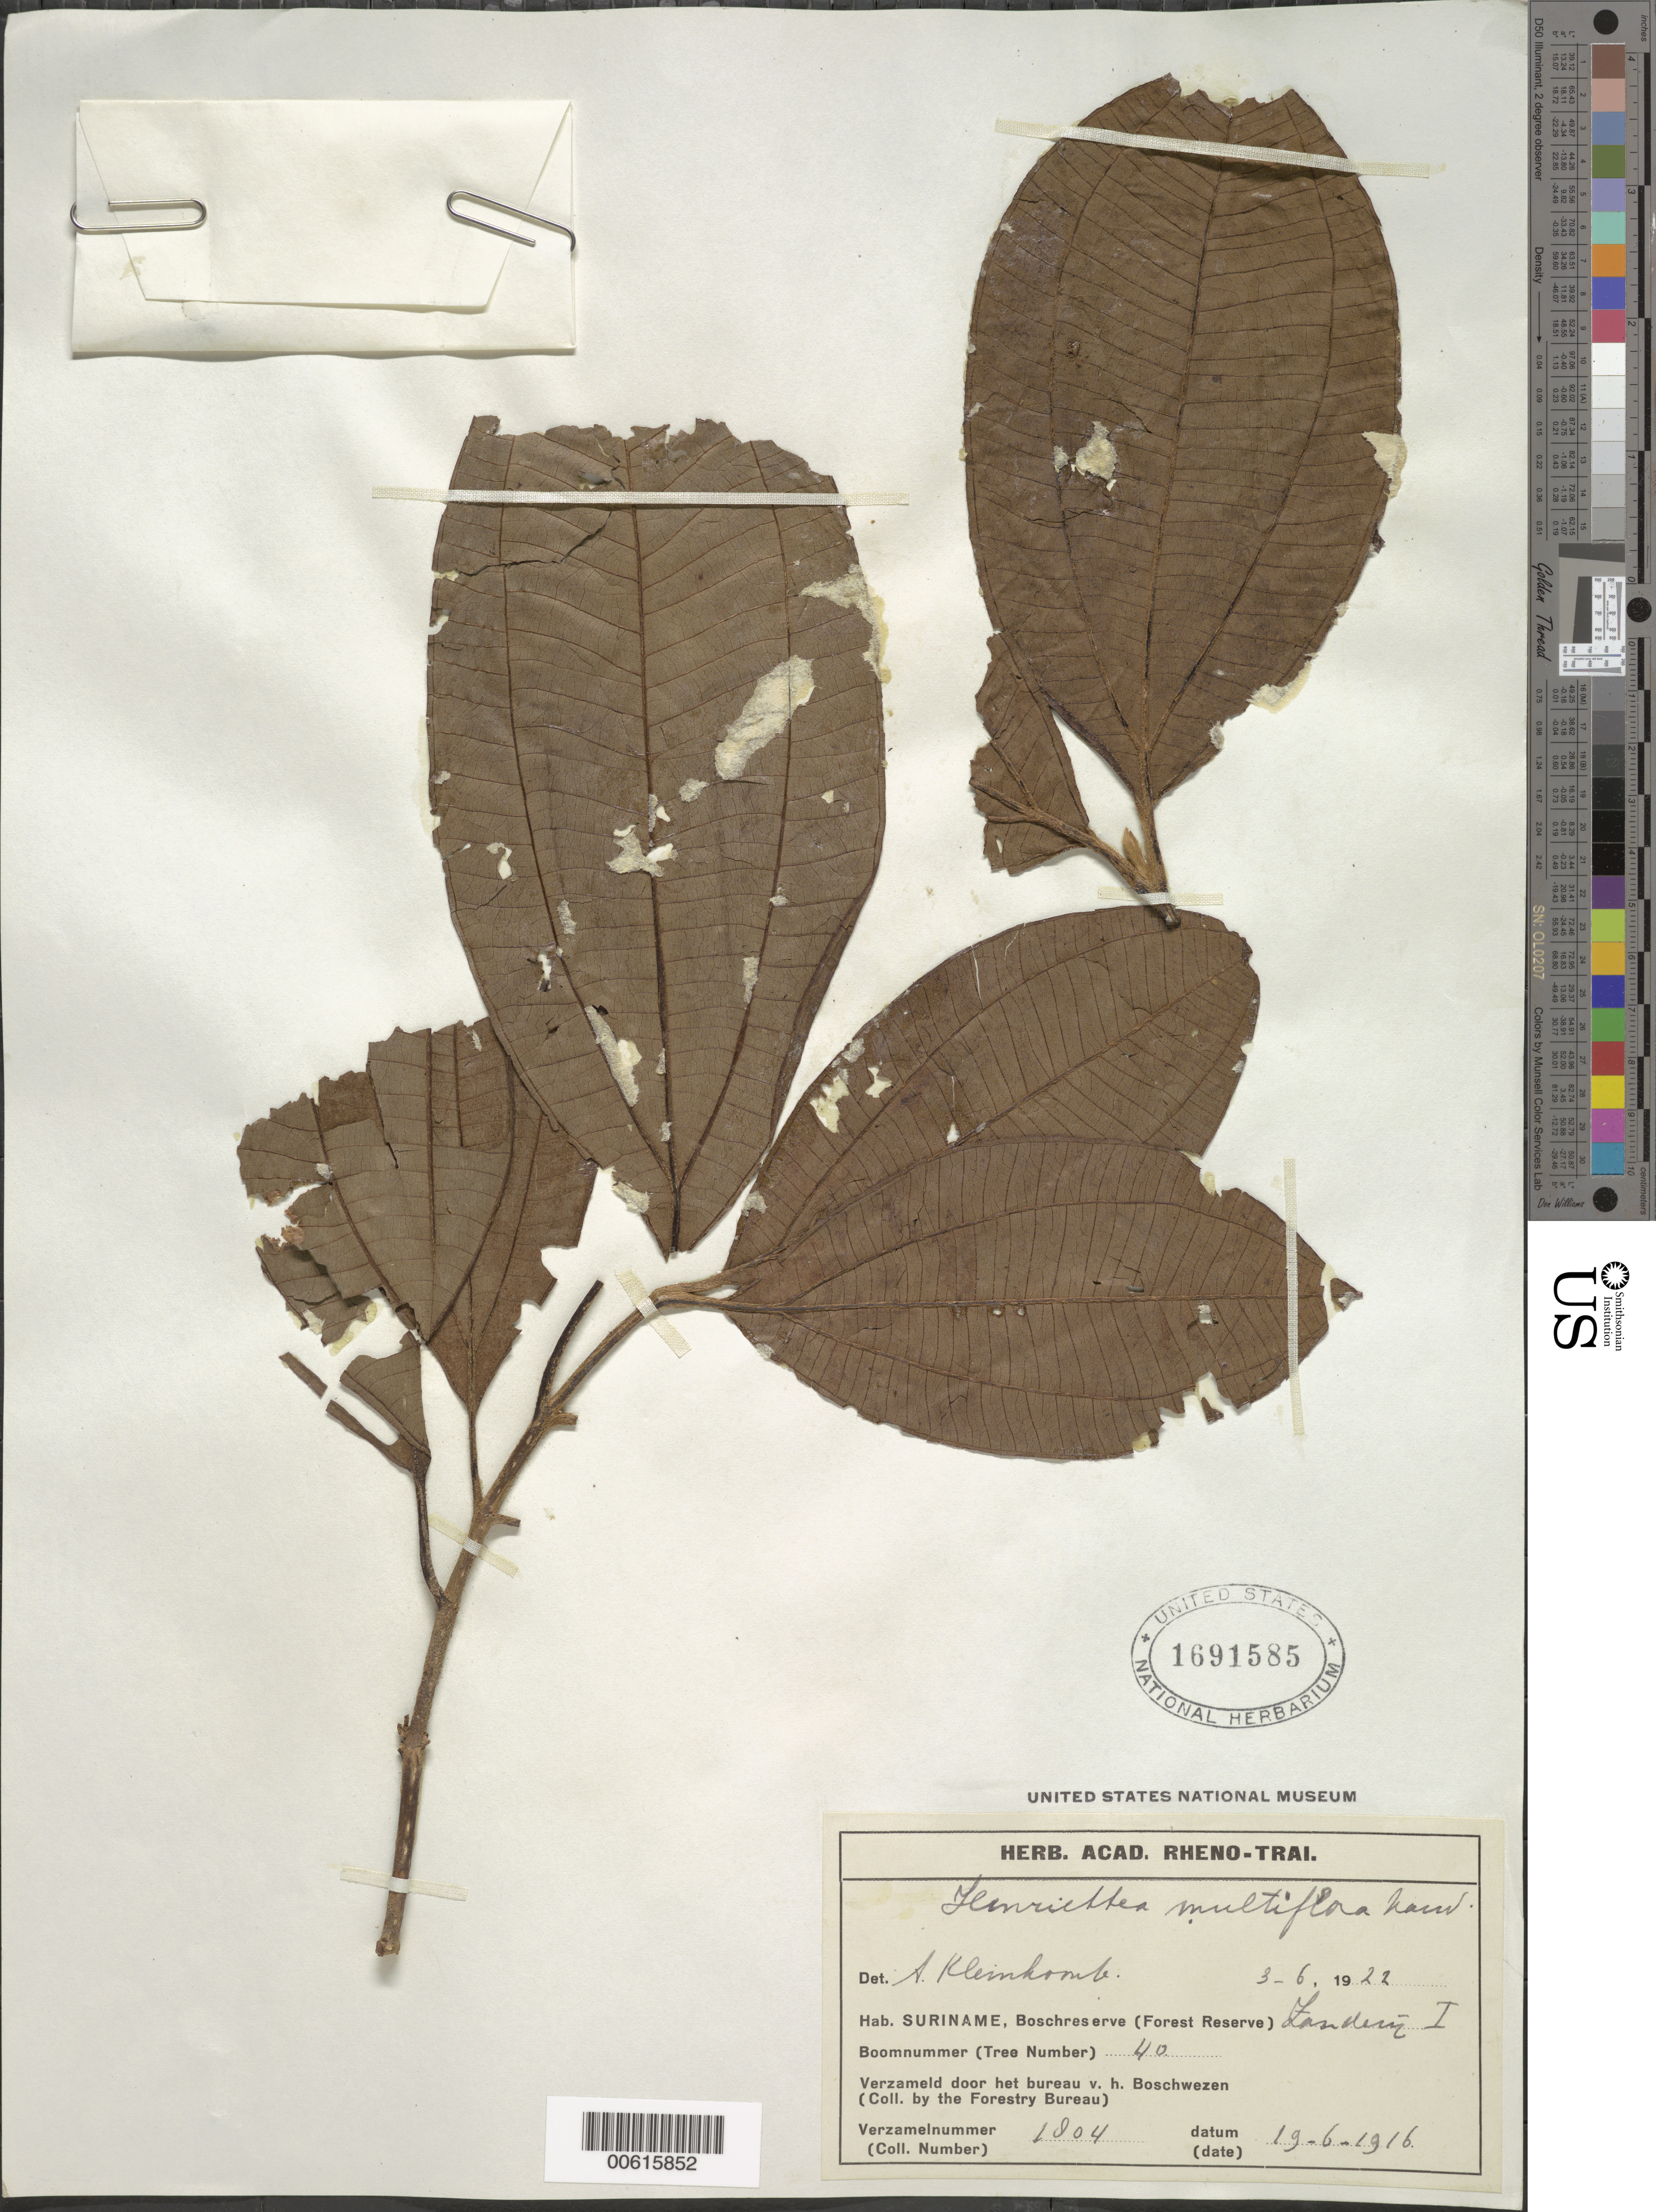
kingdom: Plantae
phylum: Tracheophyta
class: Magnoliopsida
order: Myrtales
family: Melastomataceae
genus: Henriettea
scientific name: Henriettea multiflora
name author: Naudin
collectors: Forestry Bureau-Surinam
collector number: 1904 ?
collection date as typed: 19-Jun-16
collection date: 1916-06-19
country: Suriname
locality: Zanderij I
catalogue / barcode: US 1691585